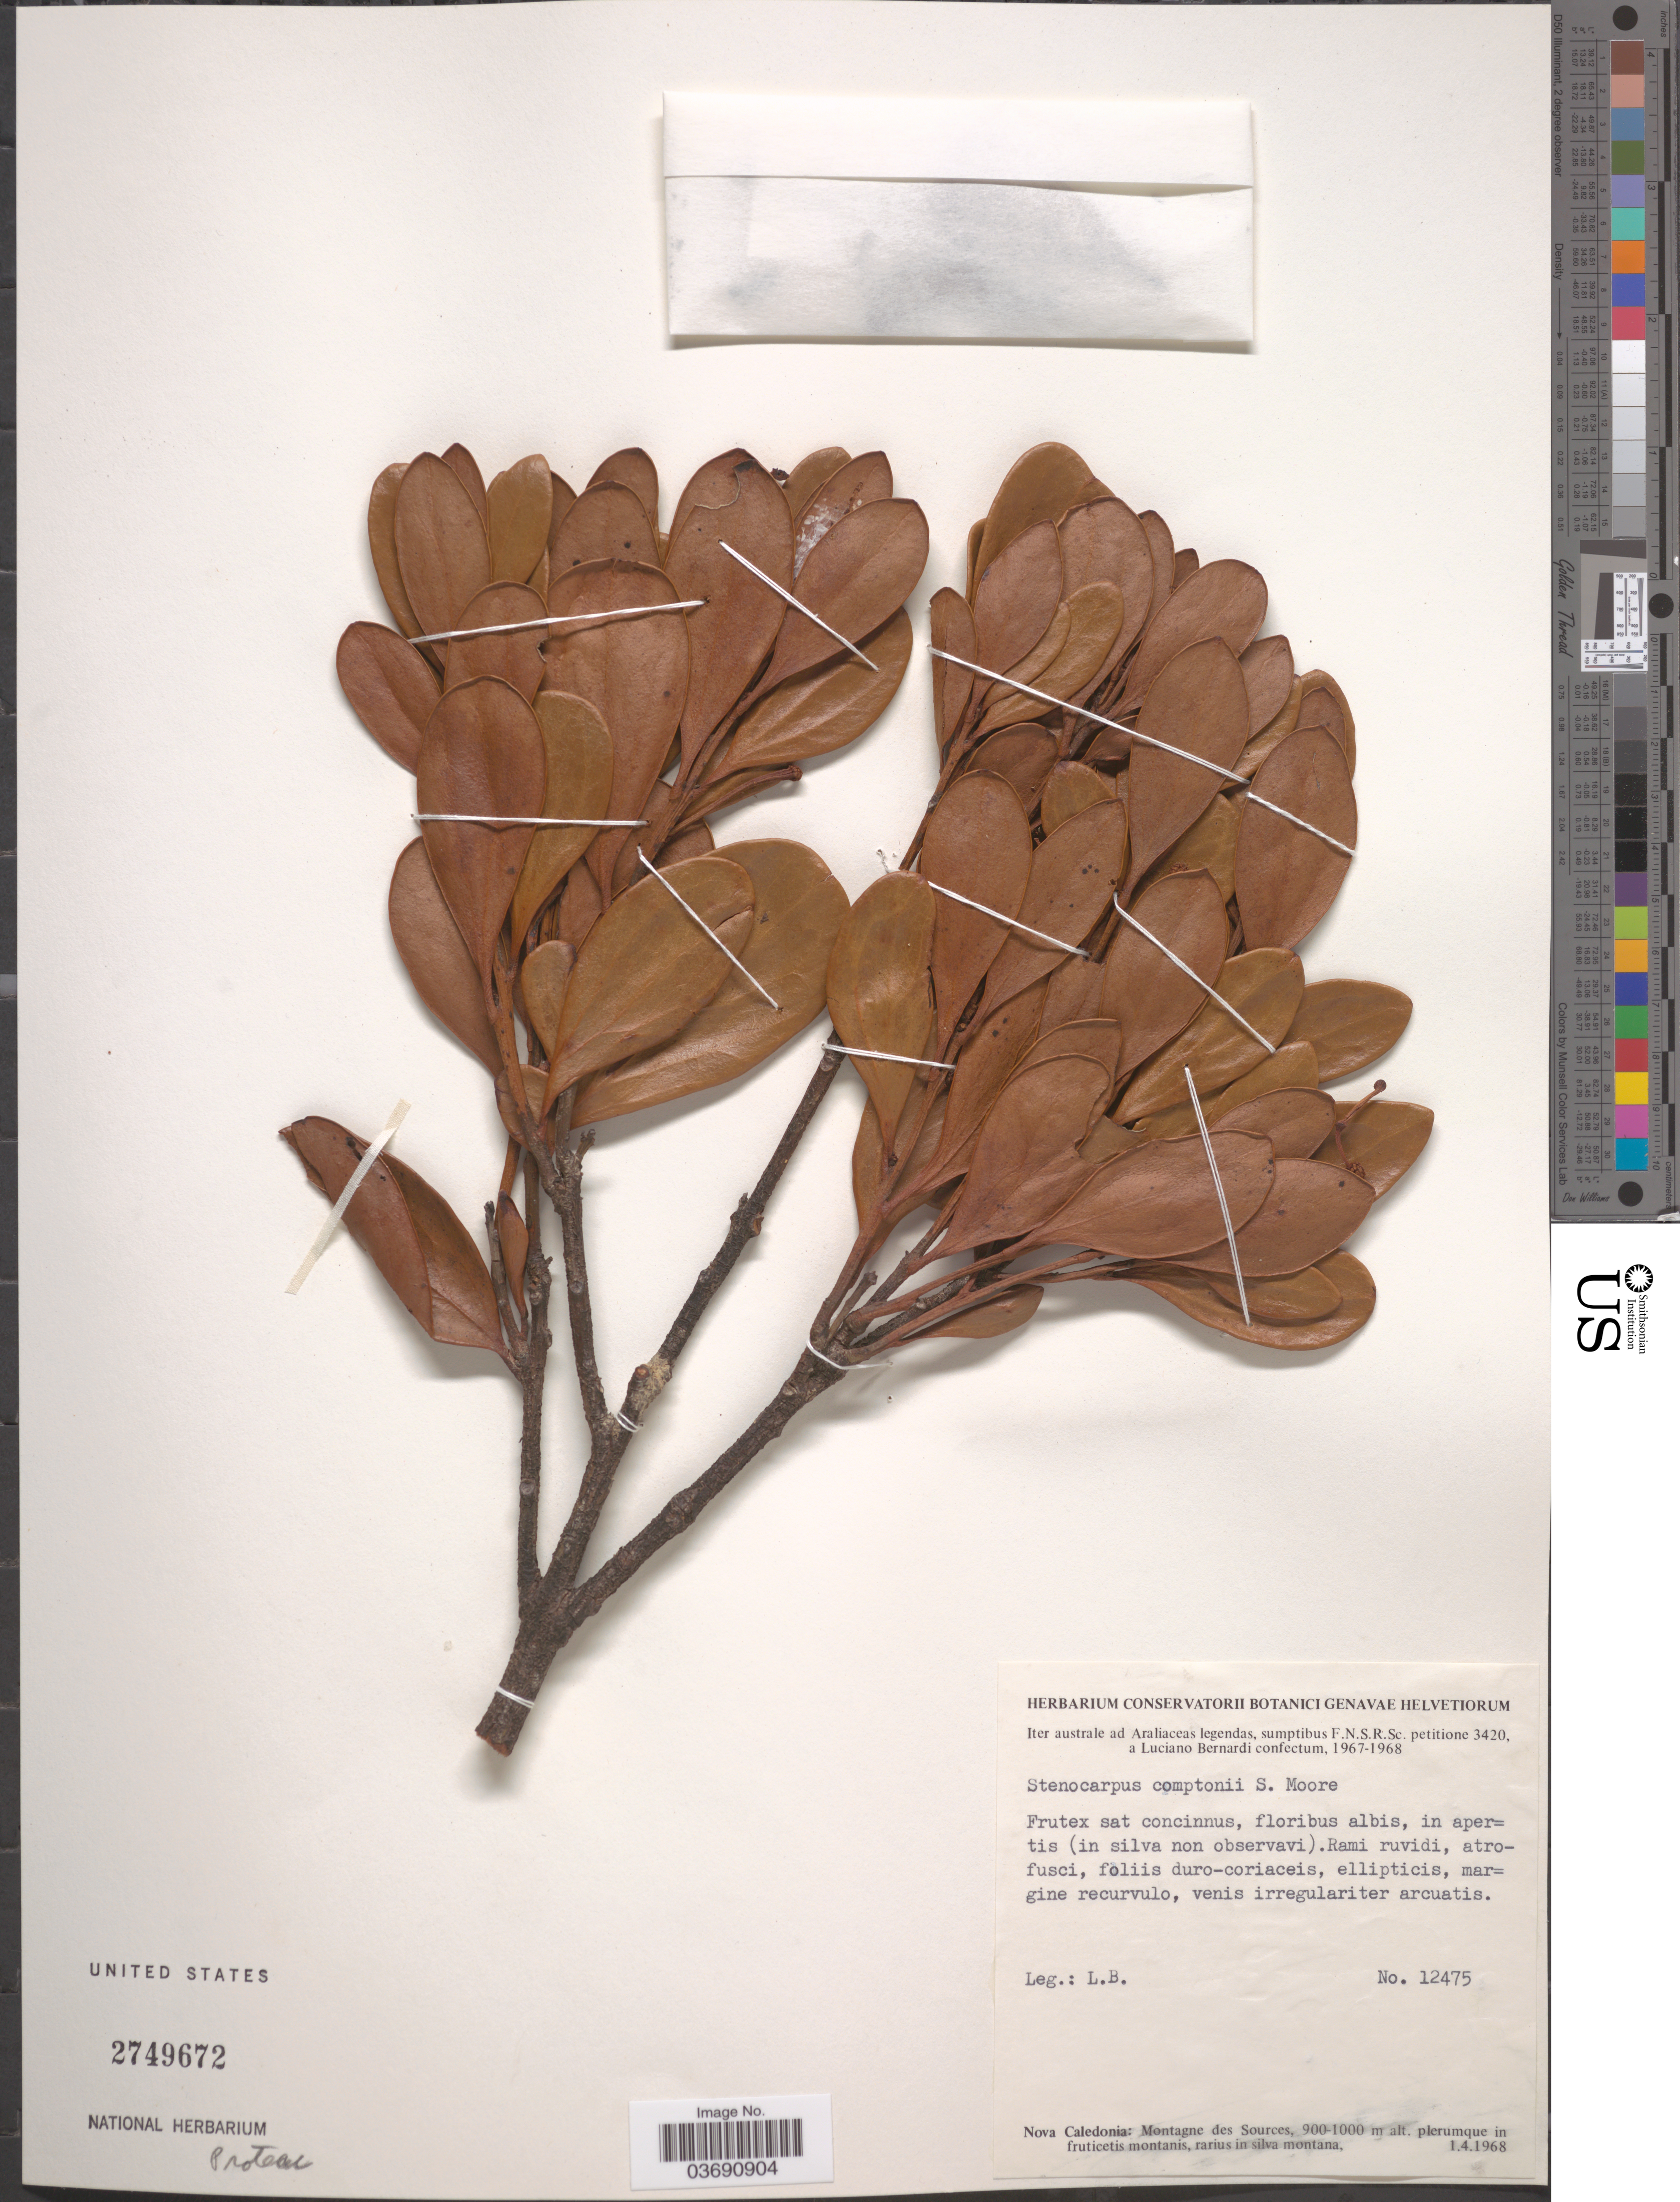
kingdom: Plantae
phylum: Tracheophyta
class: Magnoliopsida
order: Proteales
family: Proteaceae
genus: Stenocarpus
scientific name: Stenocarpus comptonii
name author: S. Moore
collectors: L. Bernardi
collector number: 12475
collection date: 1968-04-01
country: New Caledonia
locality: Nova Caledonia: Montagne des Sources.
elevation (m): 900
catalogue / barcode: US 2749672